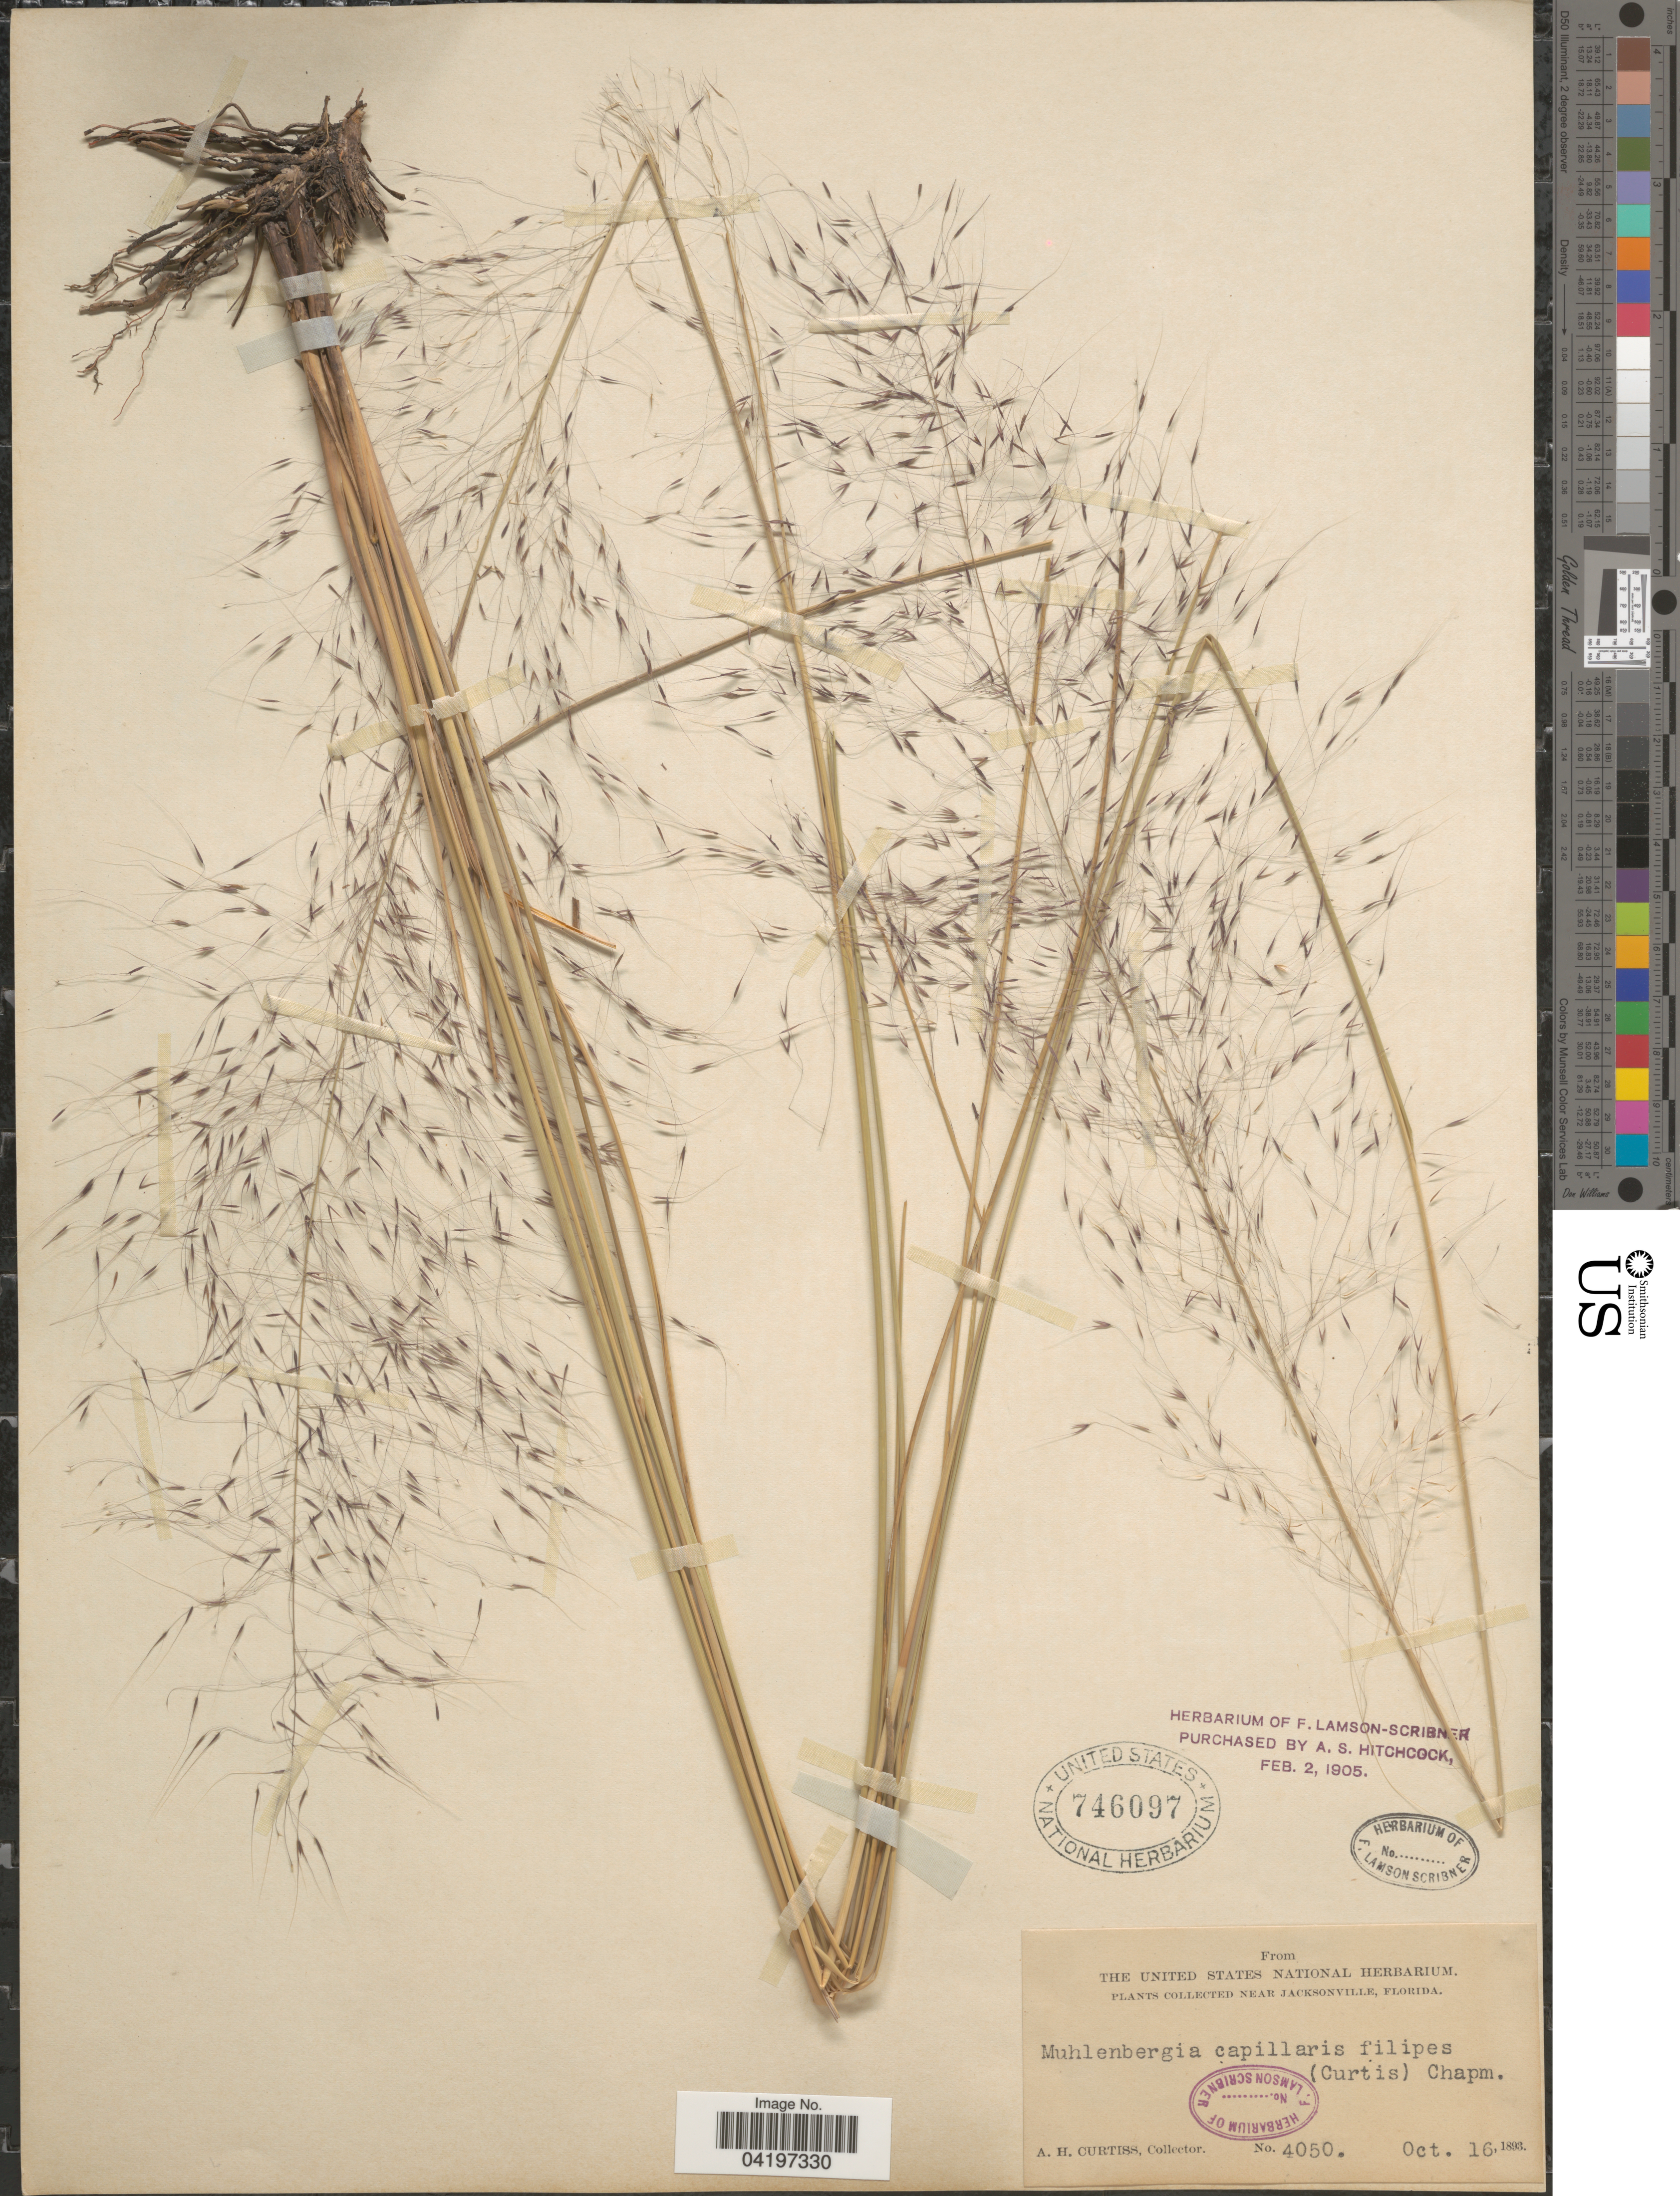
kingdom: Plantae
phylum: Tracheophyta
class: Liliopsida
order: Poales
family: Poaceae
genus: Muhlenbergia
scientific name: Muhlenbergia sericea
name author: (Michx.) P.M. Peterson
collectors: A. H. Curtiss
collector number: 4050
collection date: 1893-10-16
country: United States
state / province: Florida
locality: Near Jacksonville.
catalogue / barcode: US 746097